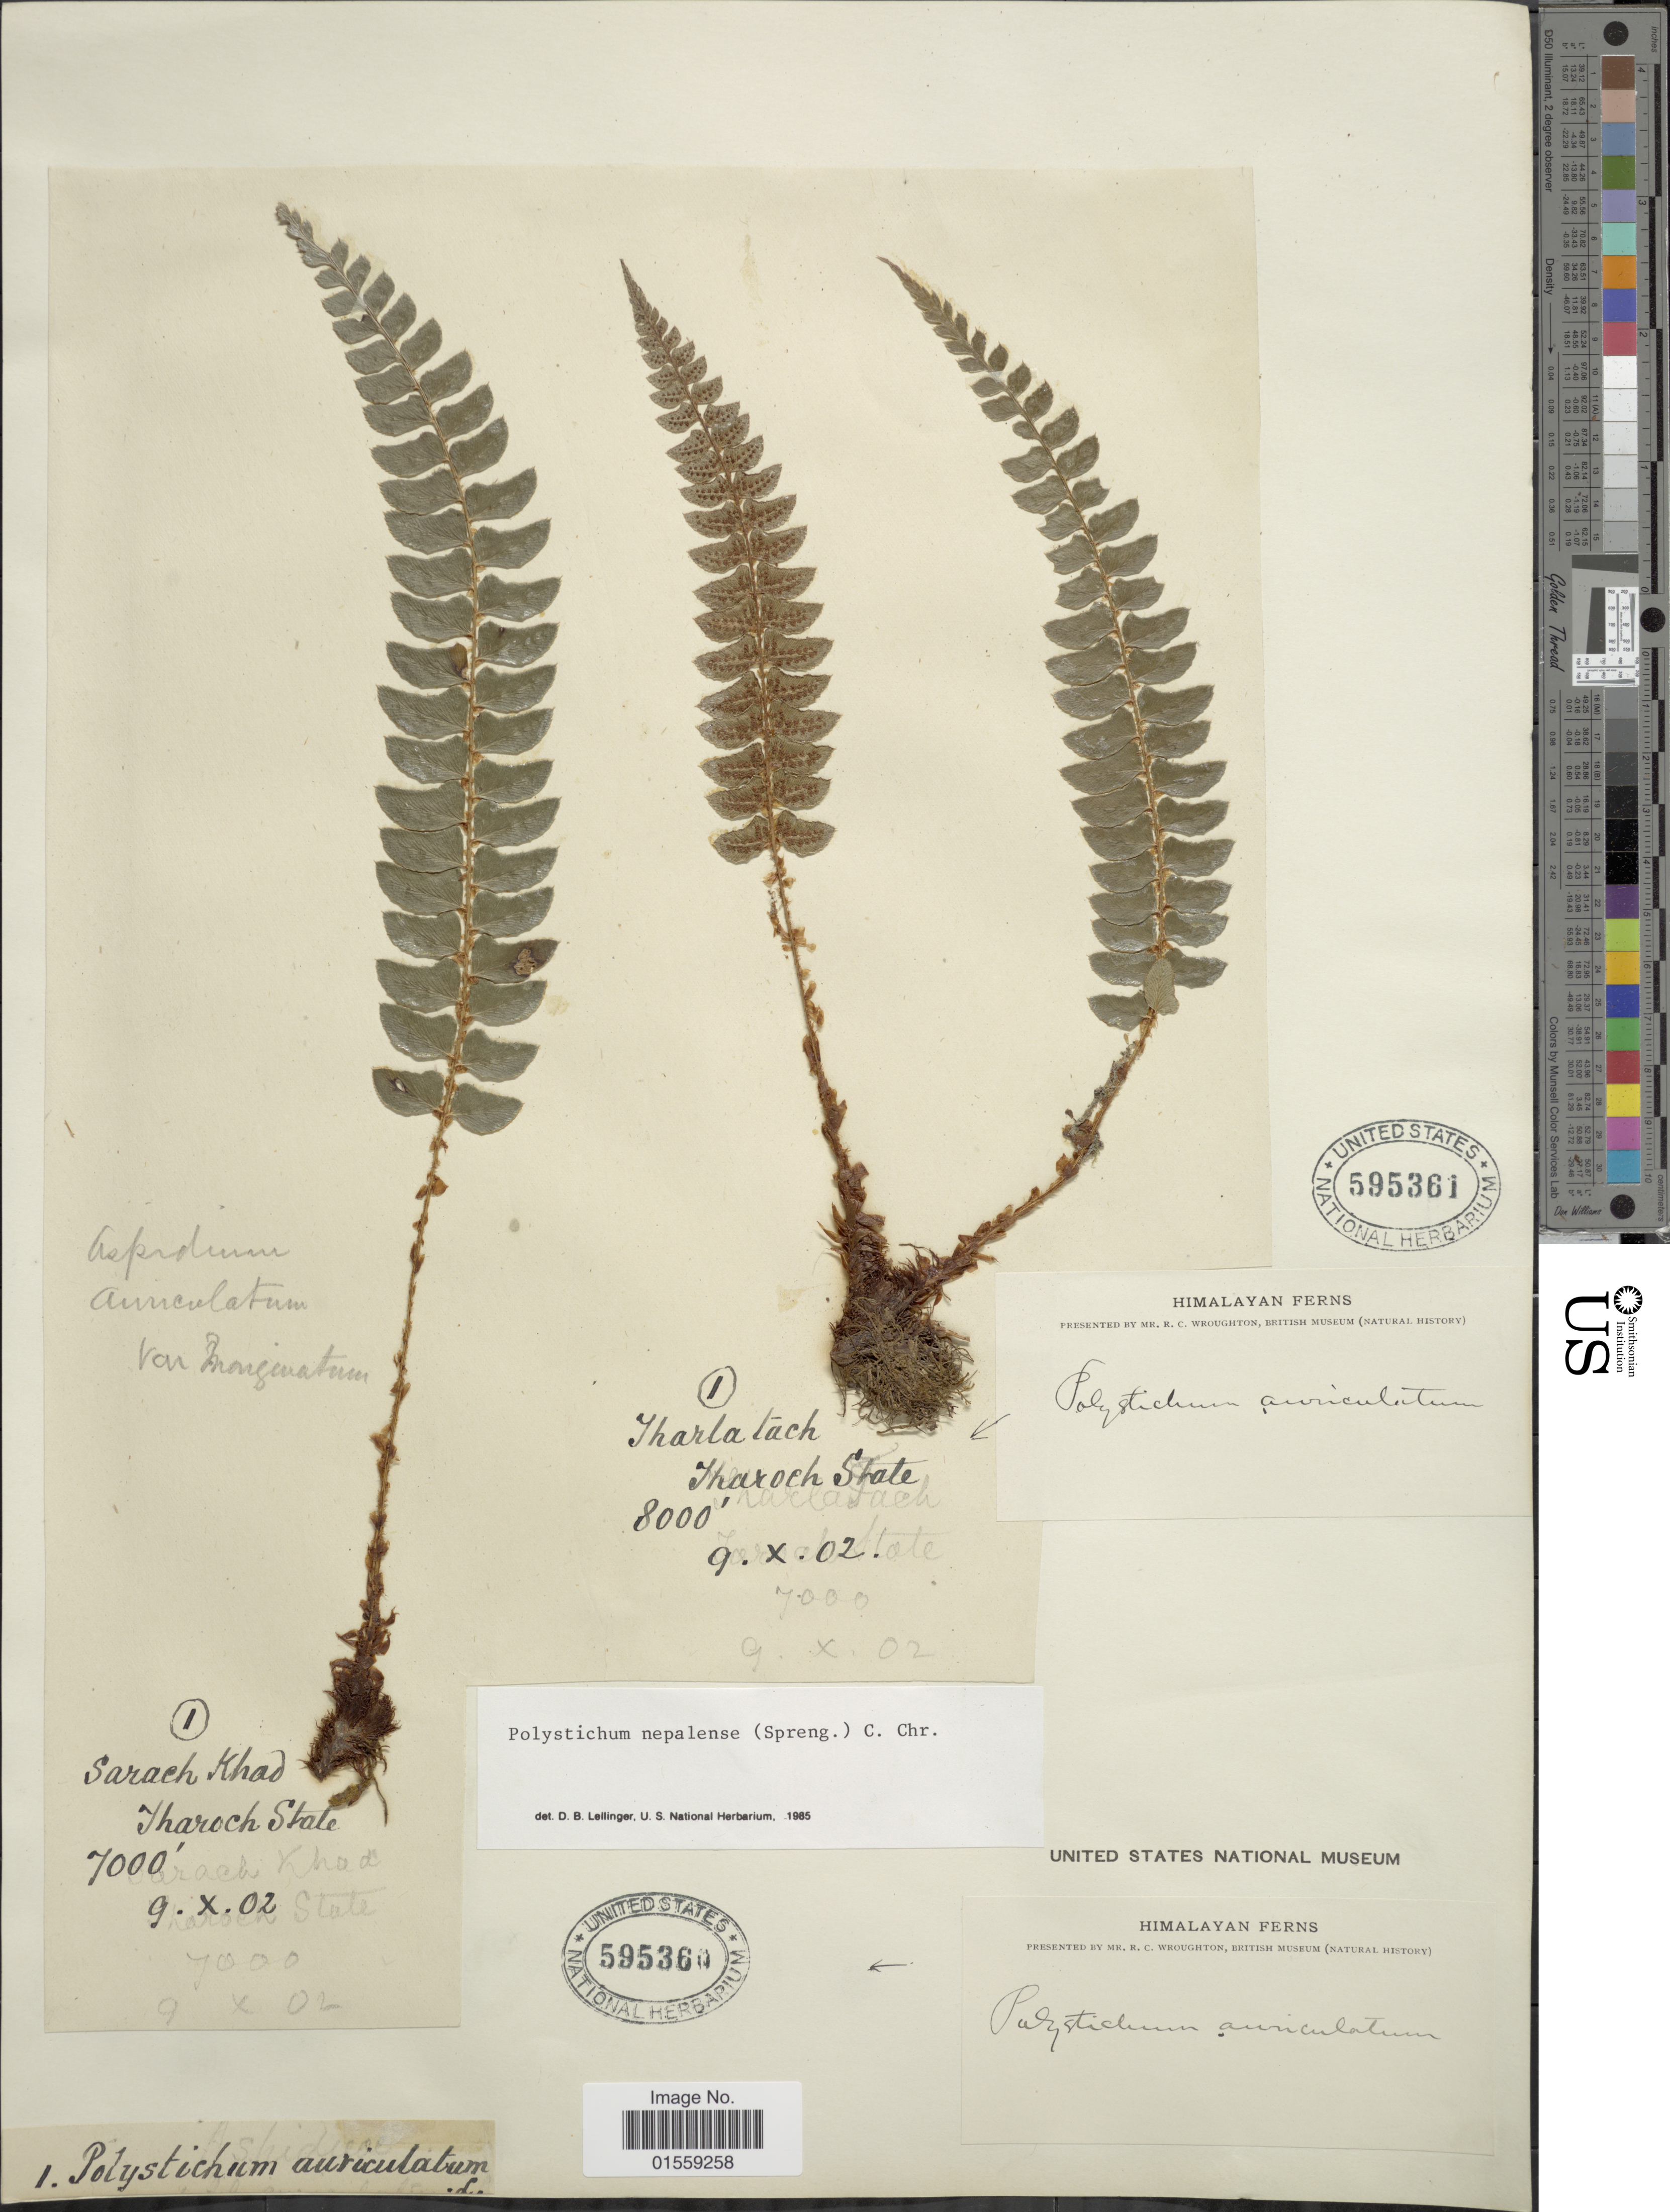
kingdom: Plantae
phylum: Tracheophyta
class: Polypodiopsida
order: Polypodiales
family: Dryopteridaceae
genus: Polystichum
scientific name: Polystichum nepalense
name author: (Spreng.) C. Chr.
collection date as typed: Transcribed d/m/y: 9/10/2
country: India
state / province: Himachal Pradesh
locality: Himalayan, Sarach Khad, Tharoch State.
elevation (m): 2134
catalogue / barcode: US 595360-2